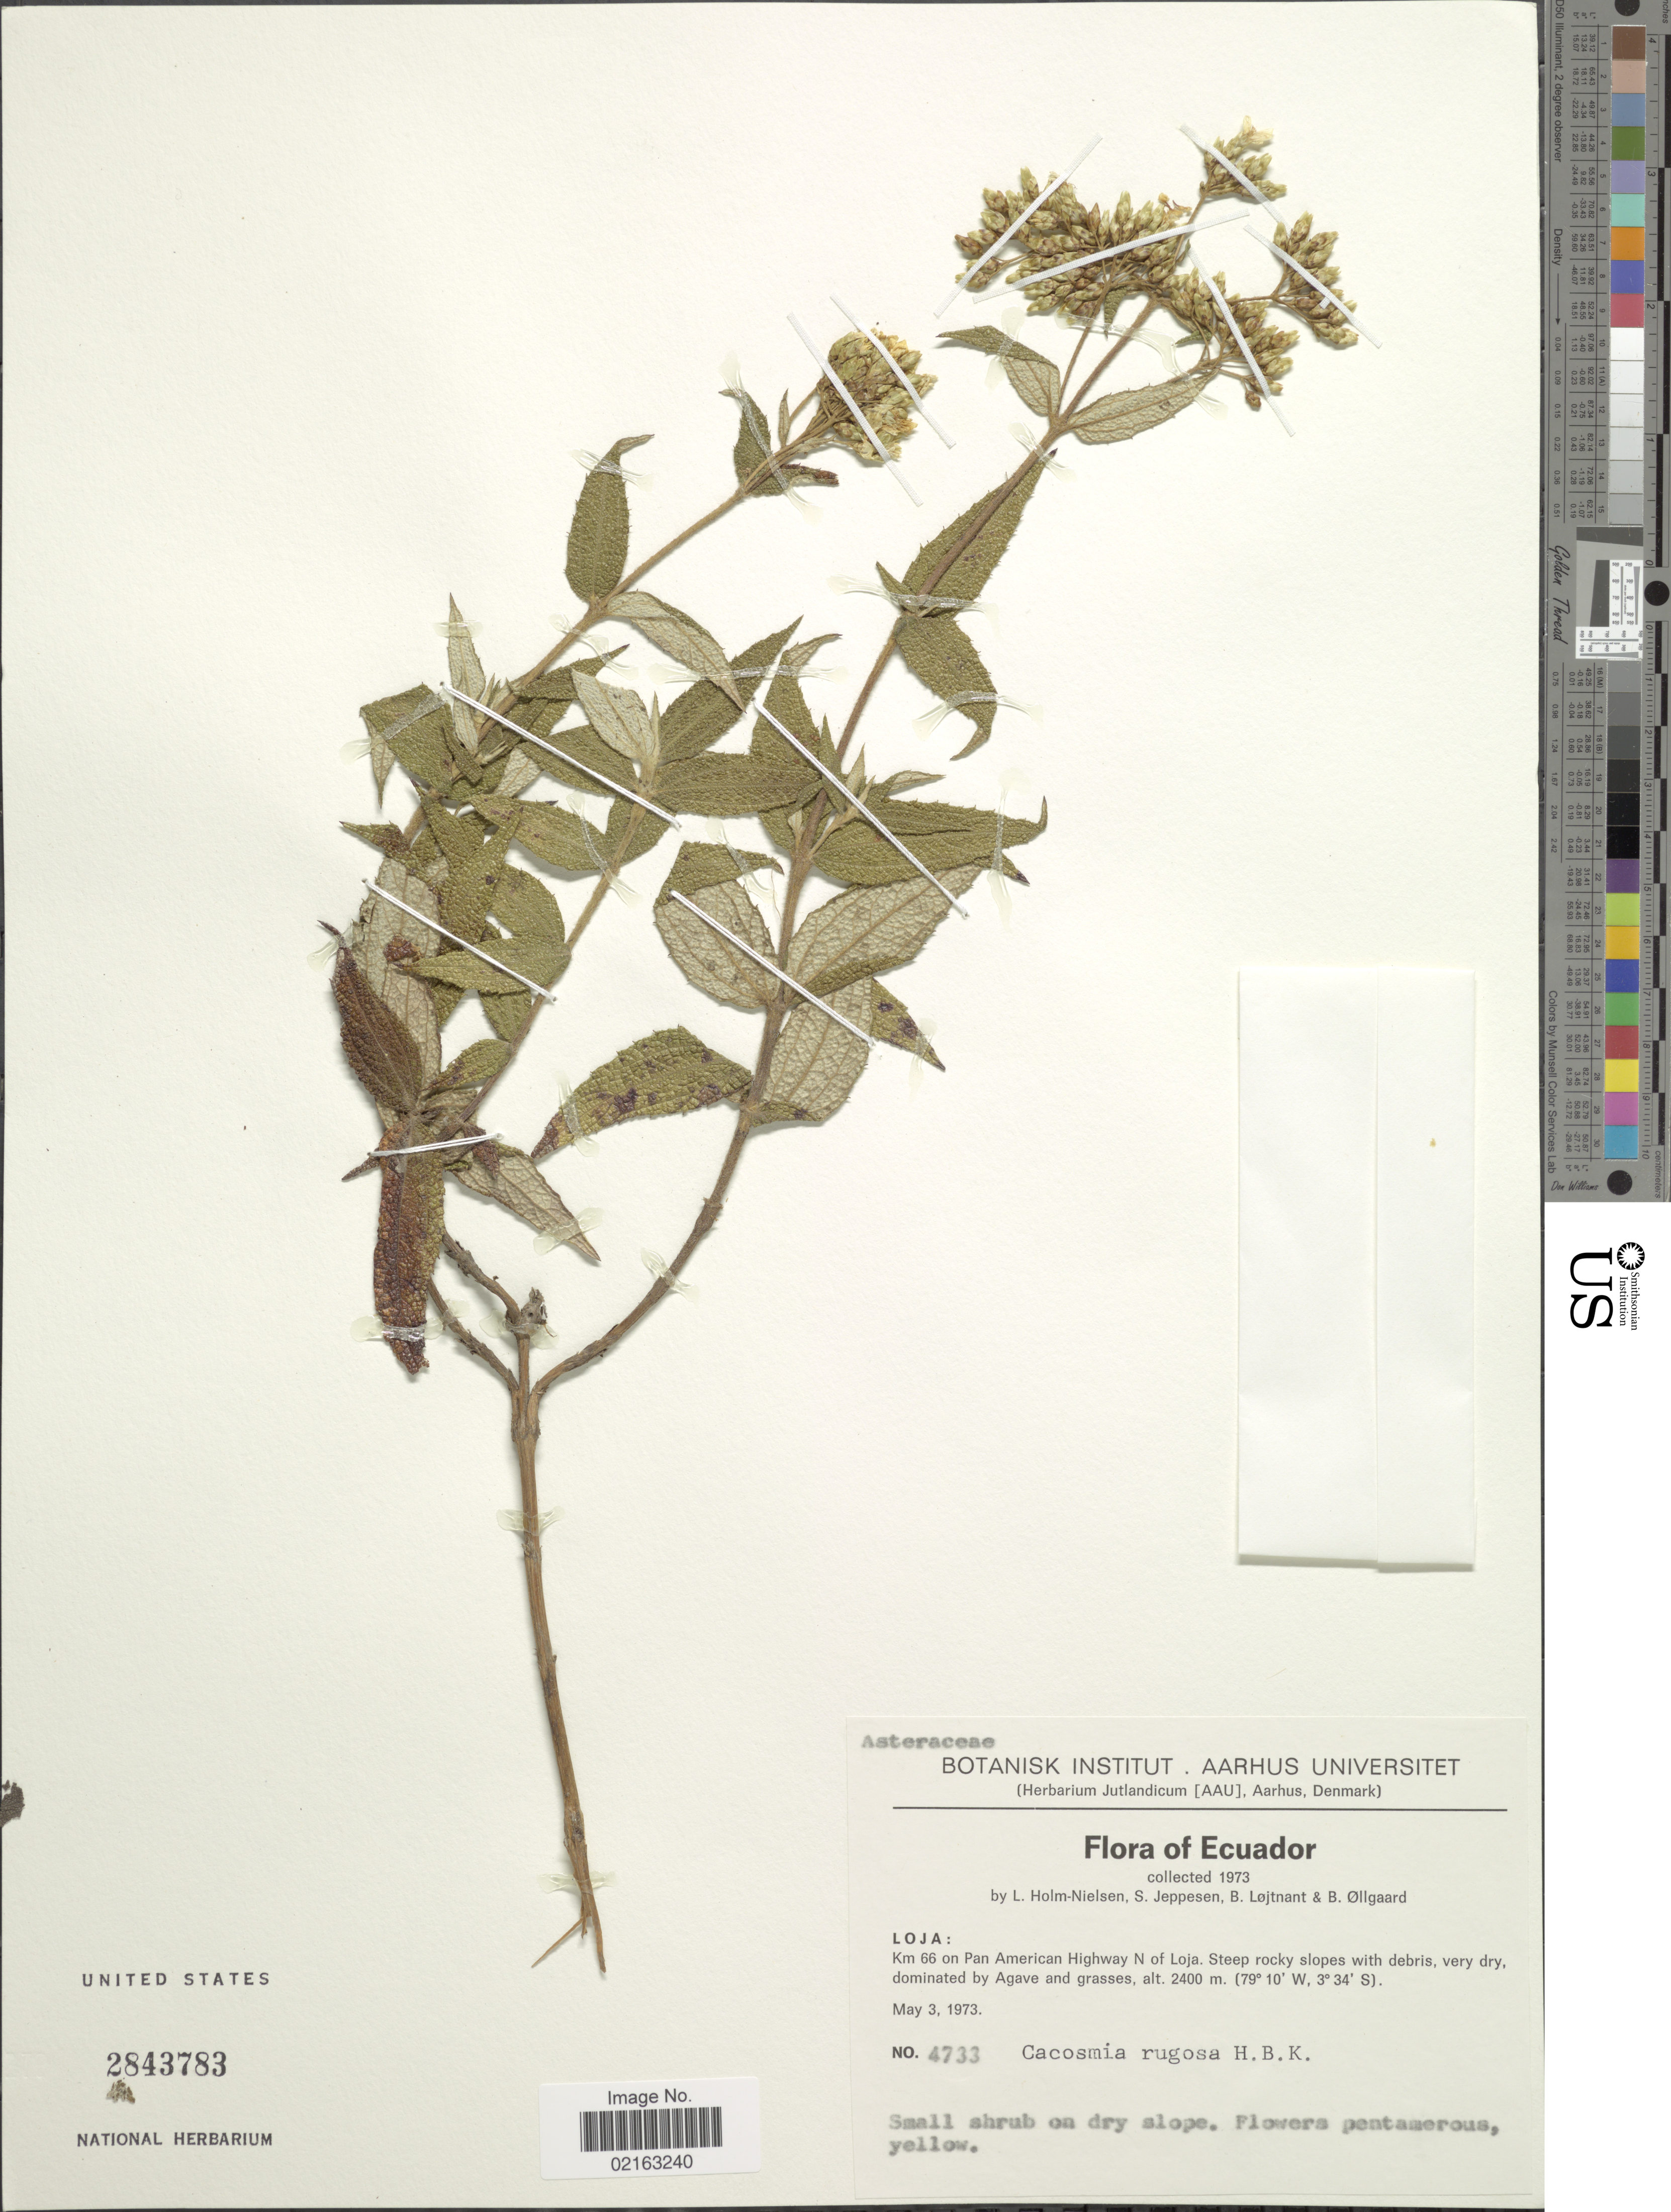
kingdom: Plantae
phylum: Tracheophyta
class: Magnoliopsida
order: Asterales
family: Asteraceae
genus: Cacosmia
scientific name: Cacosmia rugosa var. rugosa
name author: Kunth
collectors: L. B. Holm-Nielsen, S. Jeppesen, B. Löjtnant & B. Øllgaard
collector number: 4733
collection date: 1973-05-03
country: Ecuador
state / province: Loja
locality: Loja: Km 66 on Pan American Highway N of Loja.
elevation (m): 2400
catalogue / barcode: US 2843783